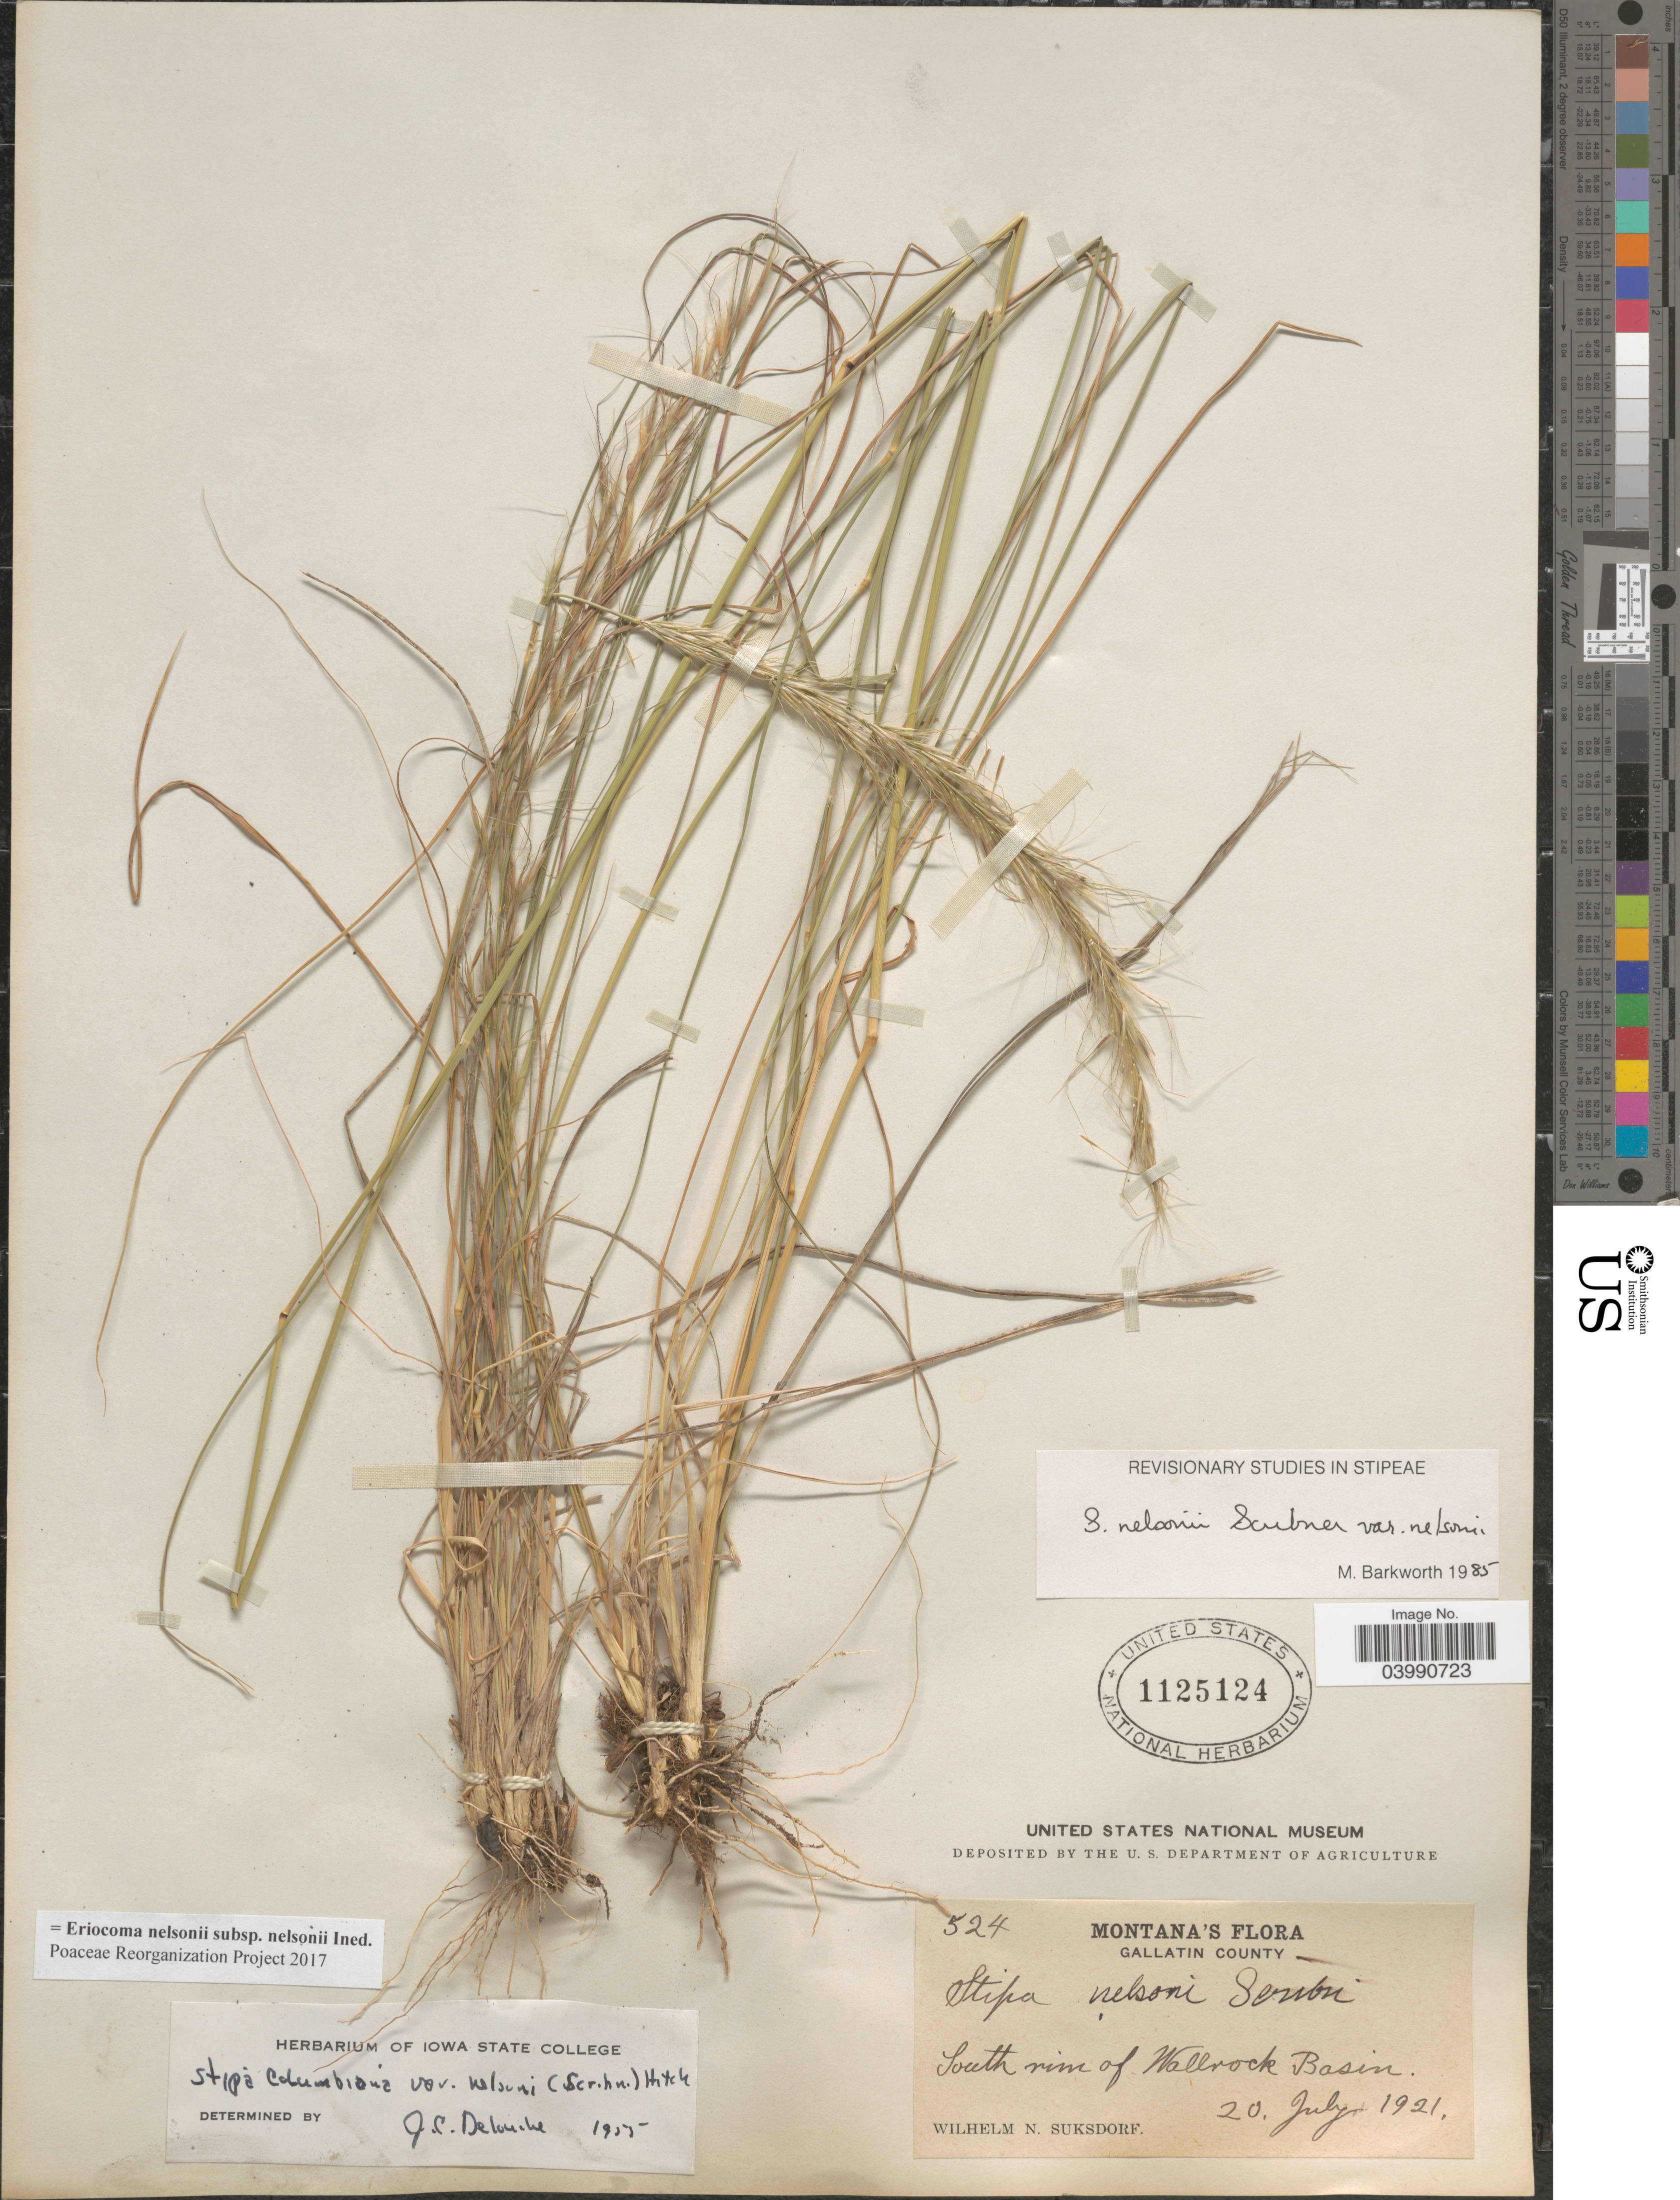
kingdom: Plantae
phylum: Tracheophyta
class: Liliopsida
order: Poales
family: Poaceae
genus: Eriocoma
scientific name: Eriocoma nelsonii subsp. nelsonii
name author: (Scribn.) Romasch.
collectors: W. N. Suksdorf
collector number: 524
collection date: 1921-07-20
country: United States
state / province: Montana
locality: Gallatin County. South rim of Wallrock Basin.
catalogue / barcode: US 1125124